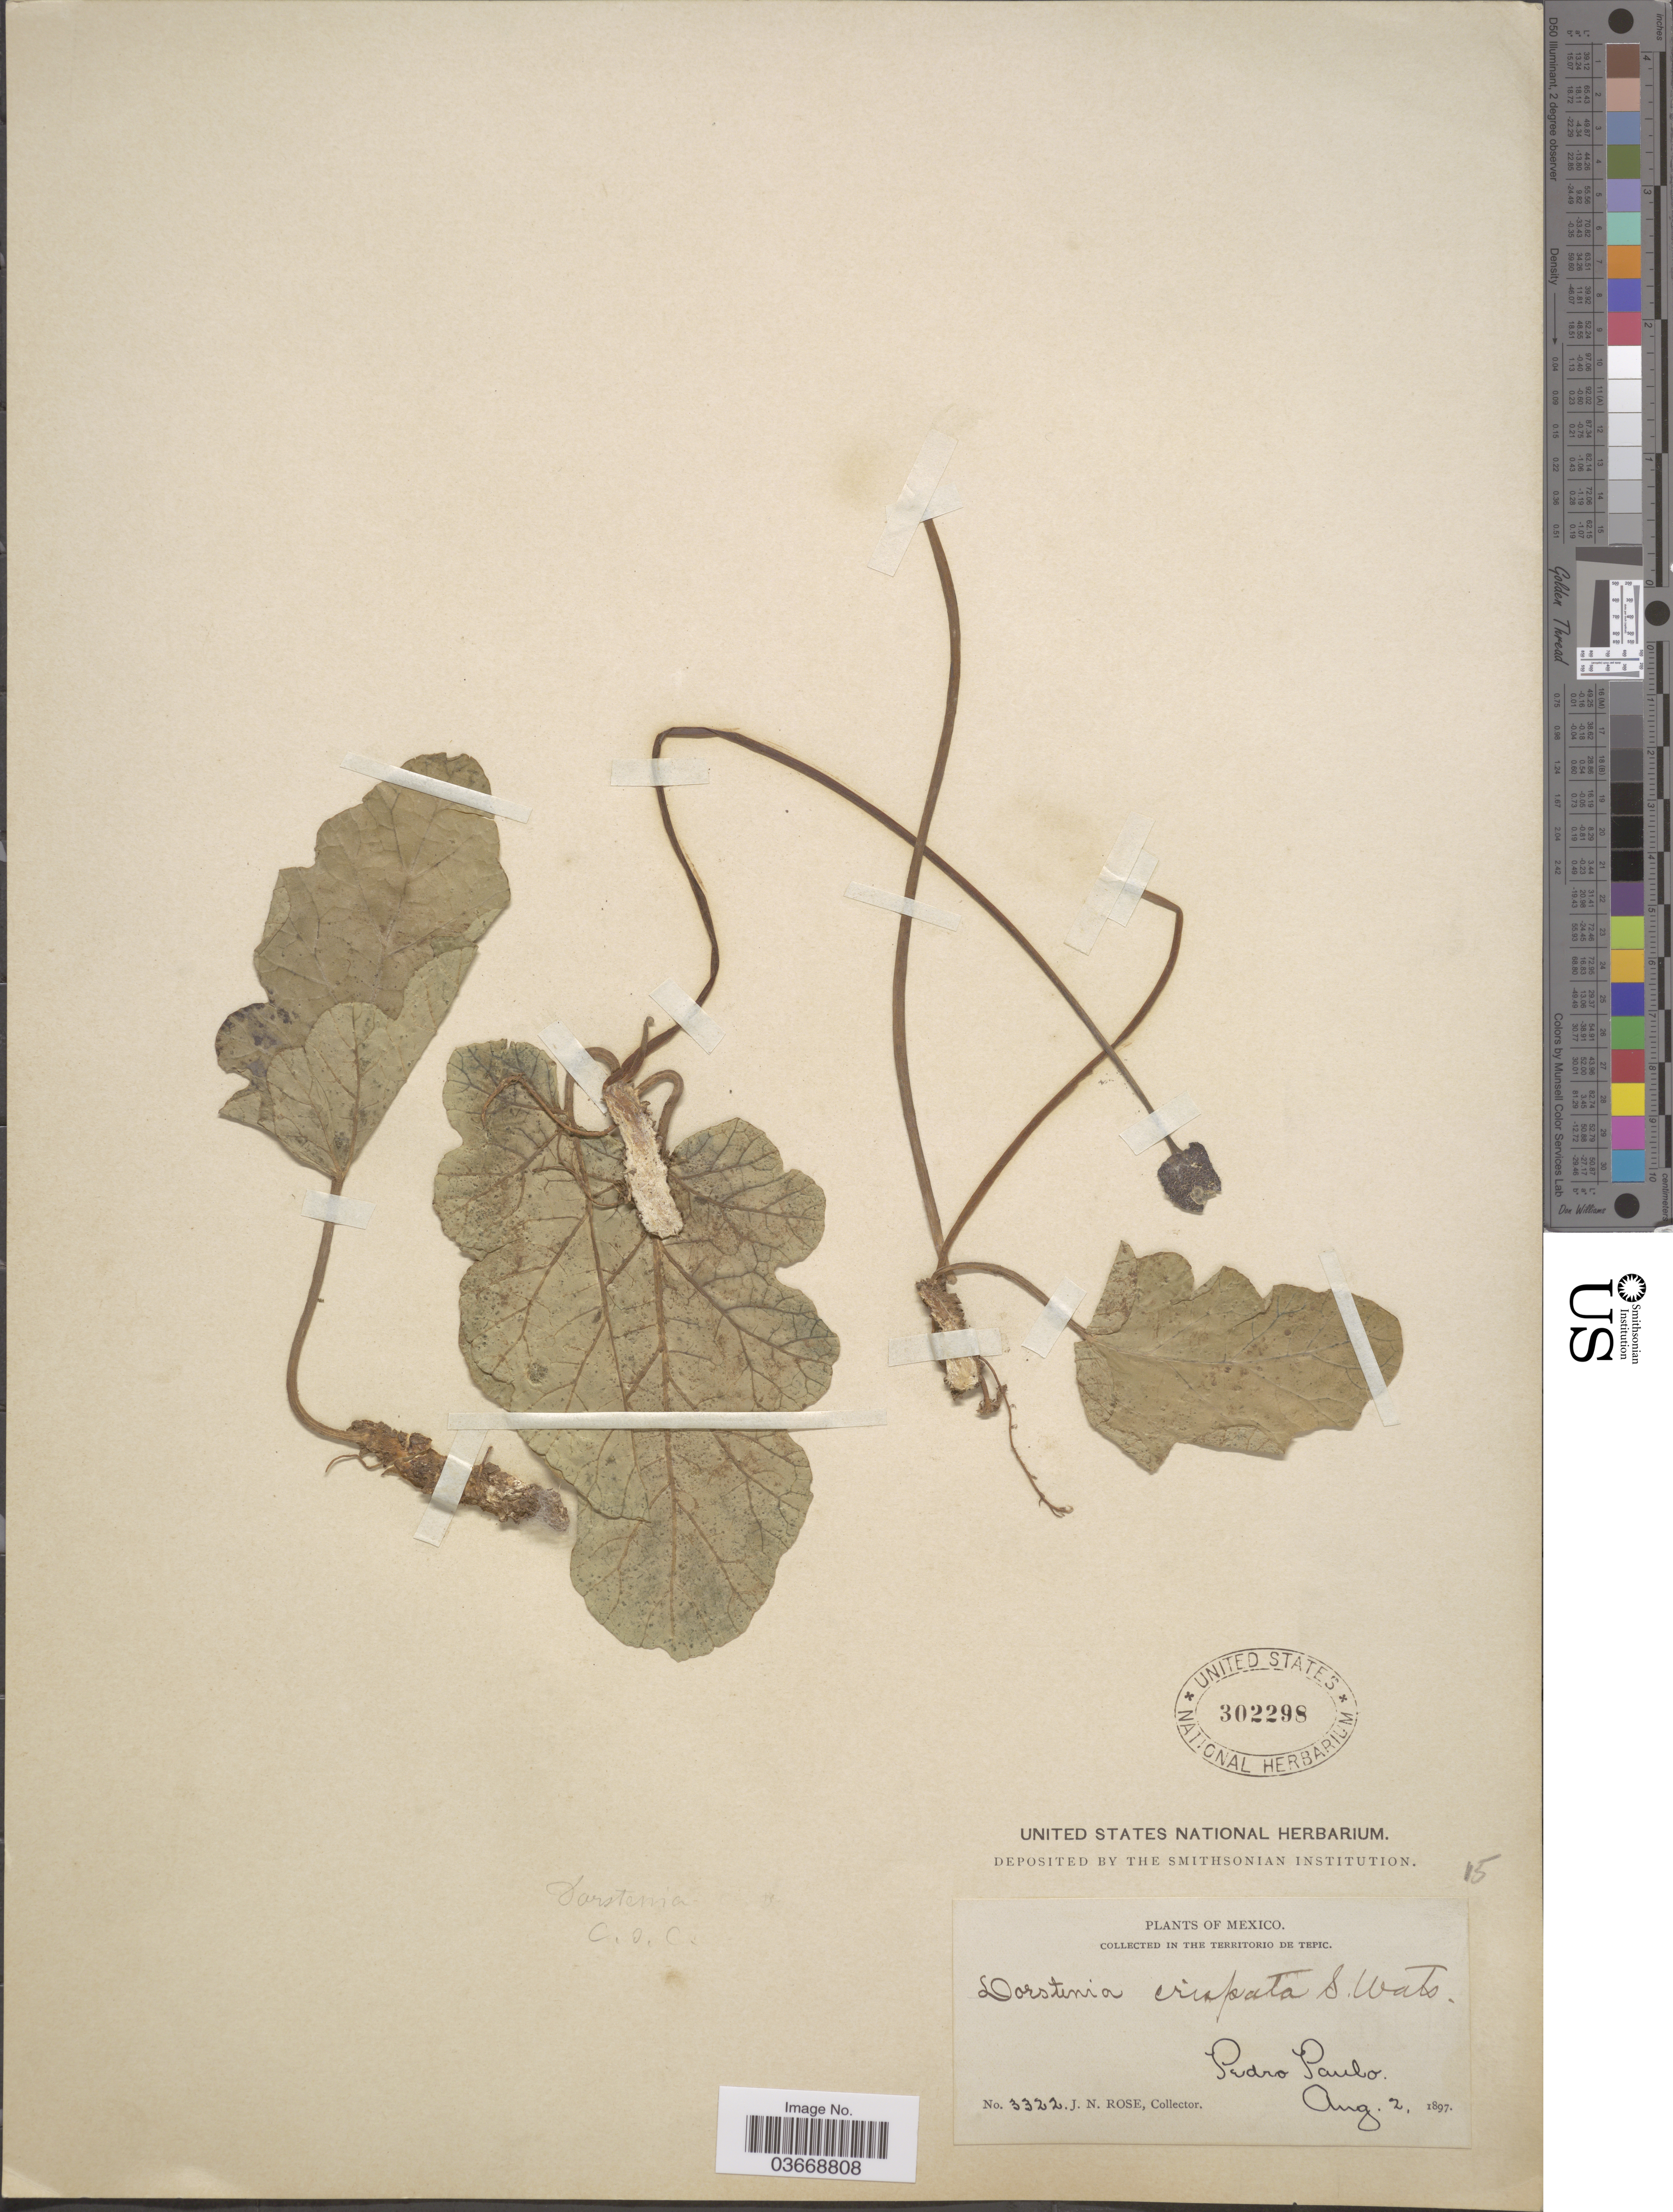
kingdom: Plantae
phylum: Tracheophyta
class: Magnoliopsida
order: Rosales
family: Moraceae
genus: Dorstenia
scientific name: Dorstenia crispata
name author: S. Watson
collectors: J. N. Rose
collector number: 3322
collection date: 1897-08-02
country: Mexico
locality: Territorio de Tepic. Pedro Paulo.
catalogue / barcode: US 302298